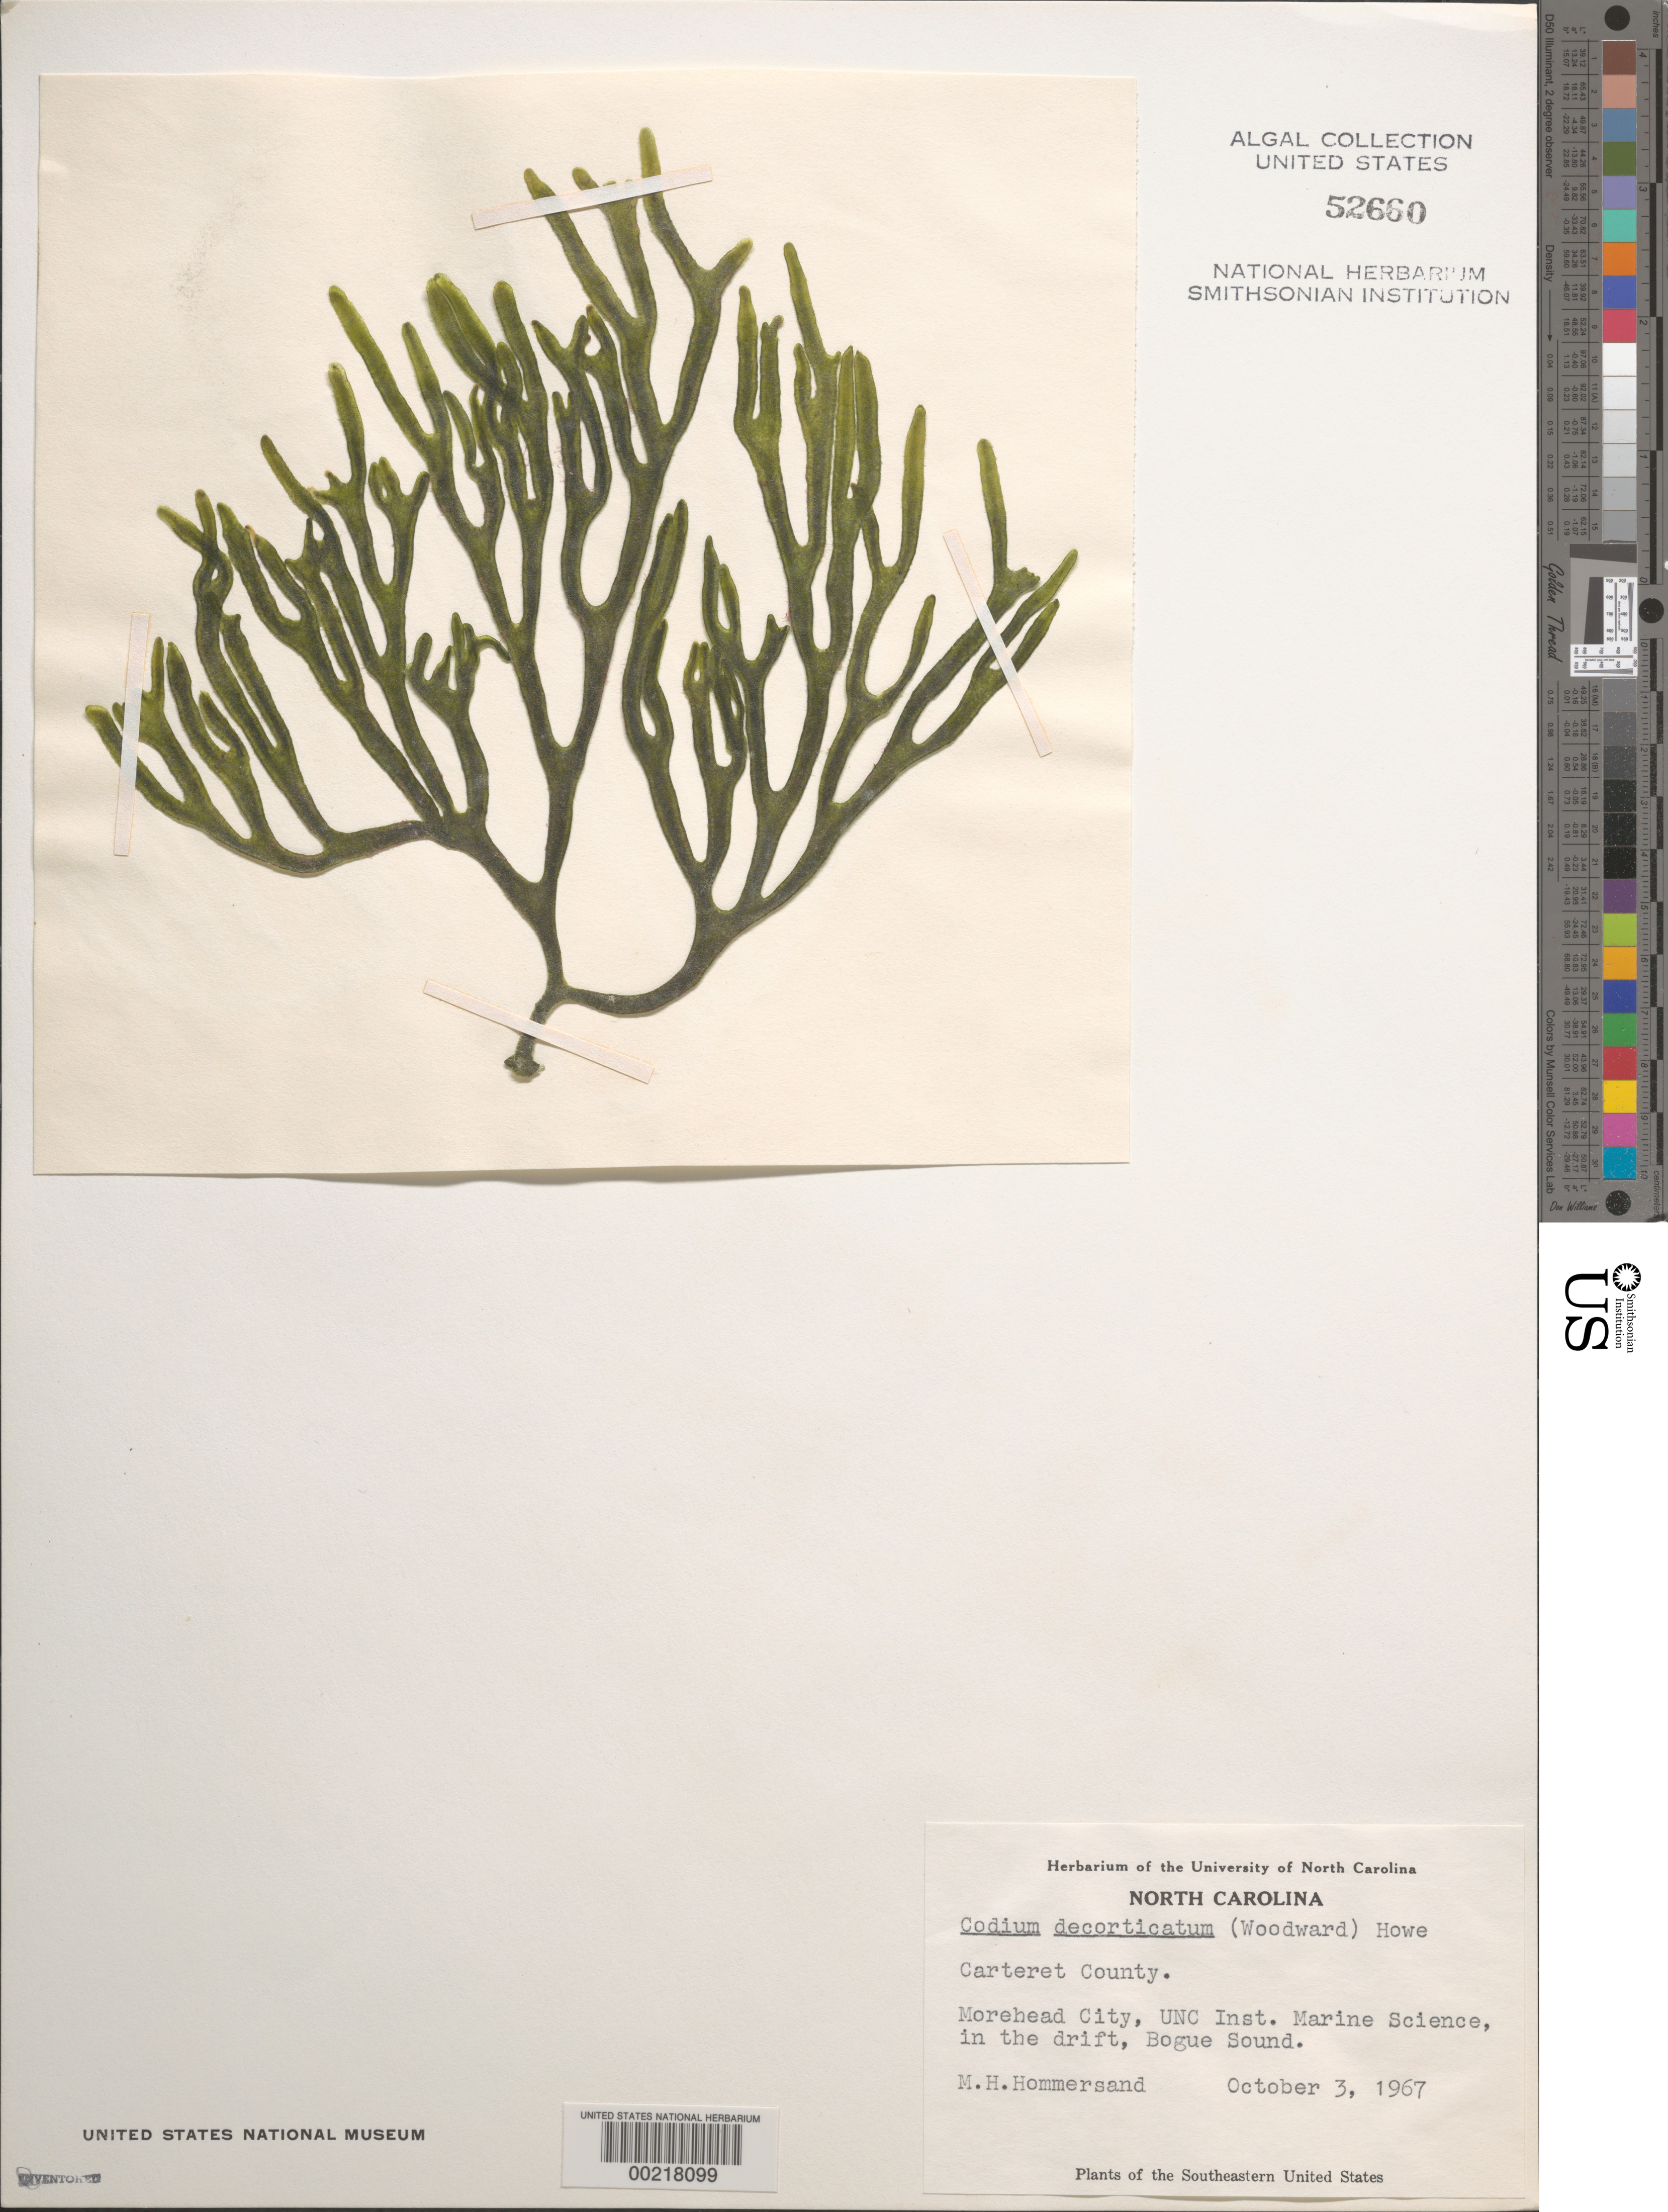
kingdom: Plantae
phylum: Chlorophyta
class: Ulvophyceae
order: Bryopsidales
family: Codiaceae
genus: Codium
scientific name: Codium decorticatum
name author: (Woodw.) M. Howe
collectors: M. H. Hommersand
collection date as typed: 03 Oct 1967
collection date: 1967-10-03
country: United States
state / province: North Carolina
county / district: Carteret County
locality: Bogue Sound, Morehead City, University of North Carolina Institute of Marine Science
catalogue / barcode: US 52660